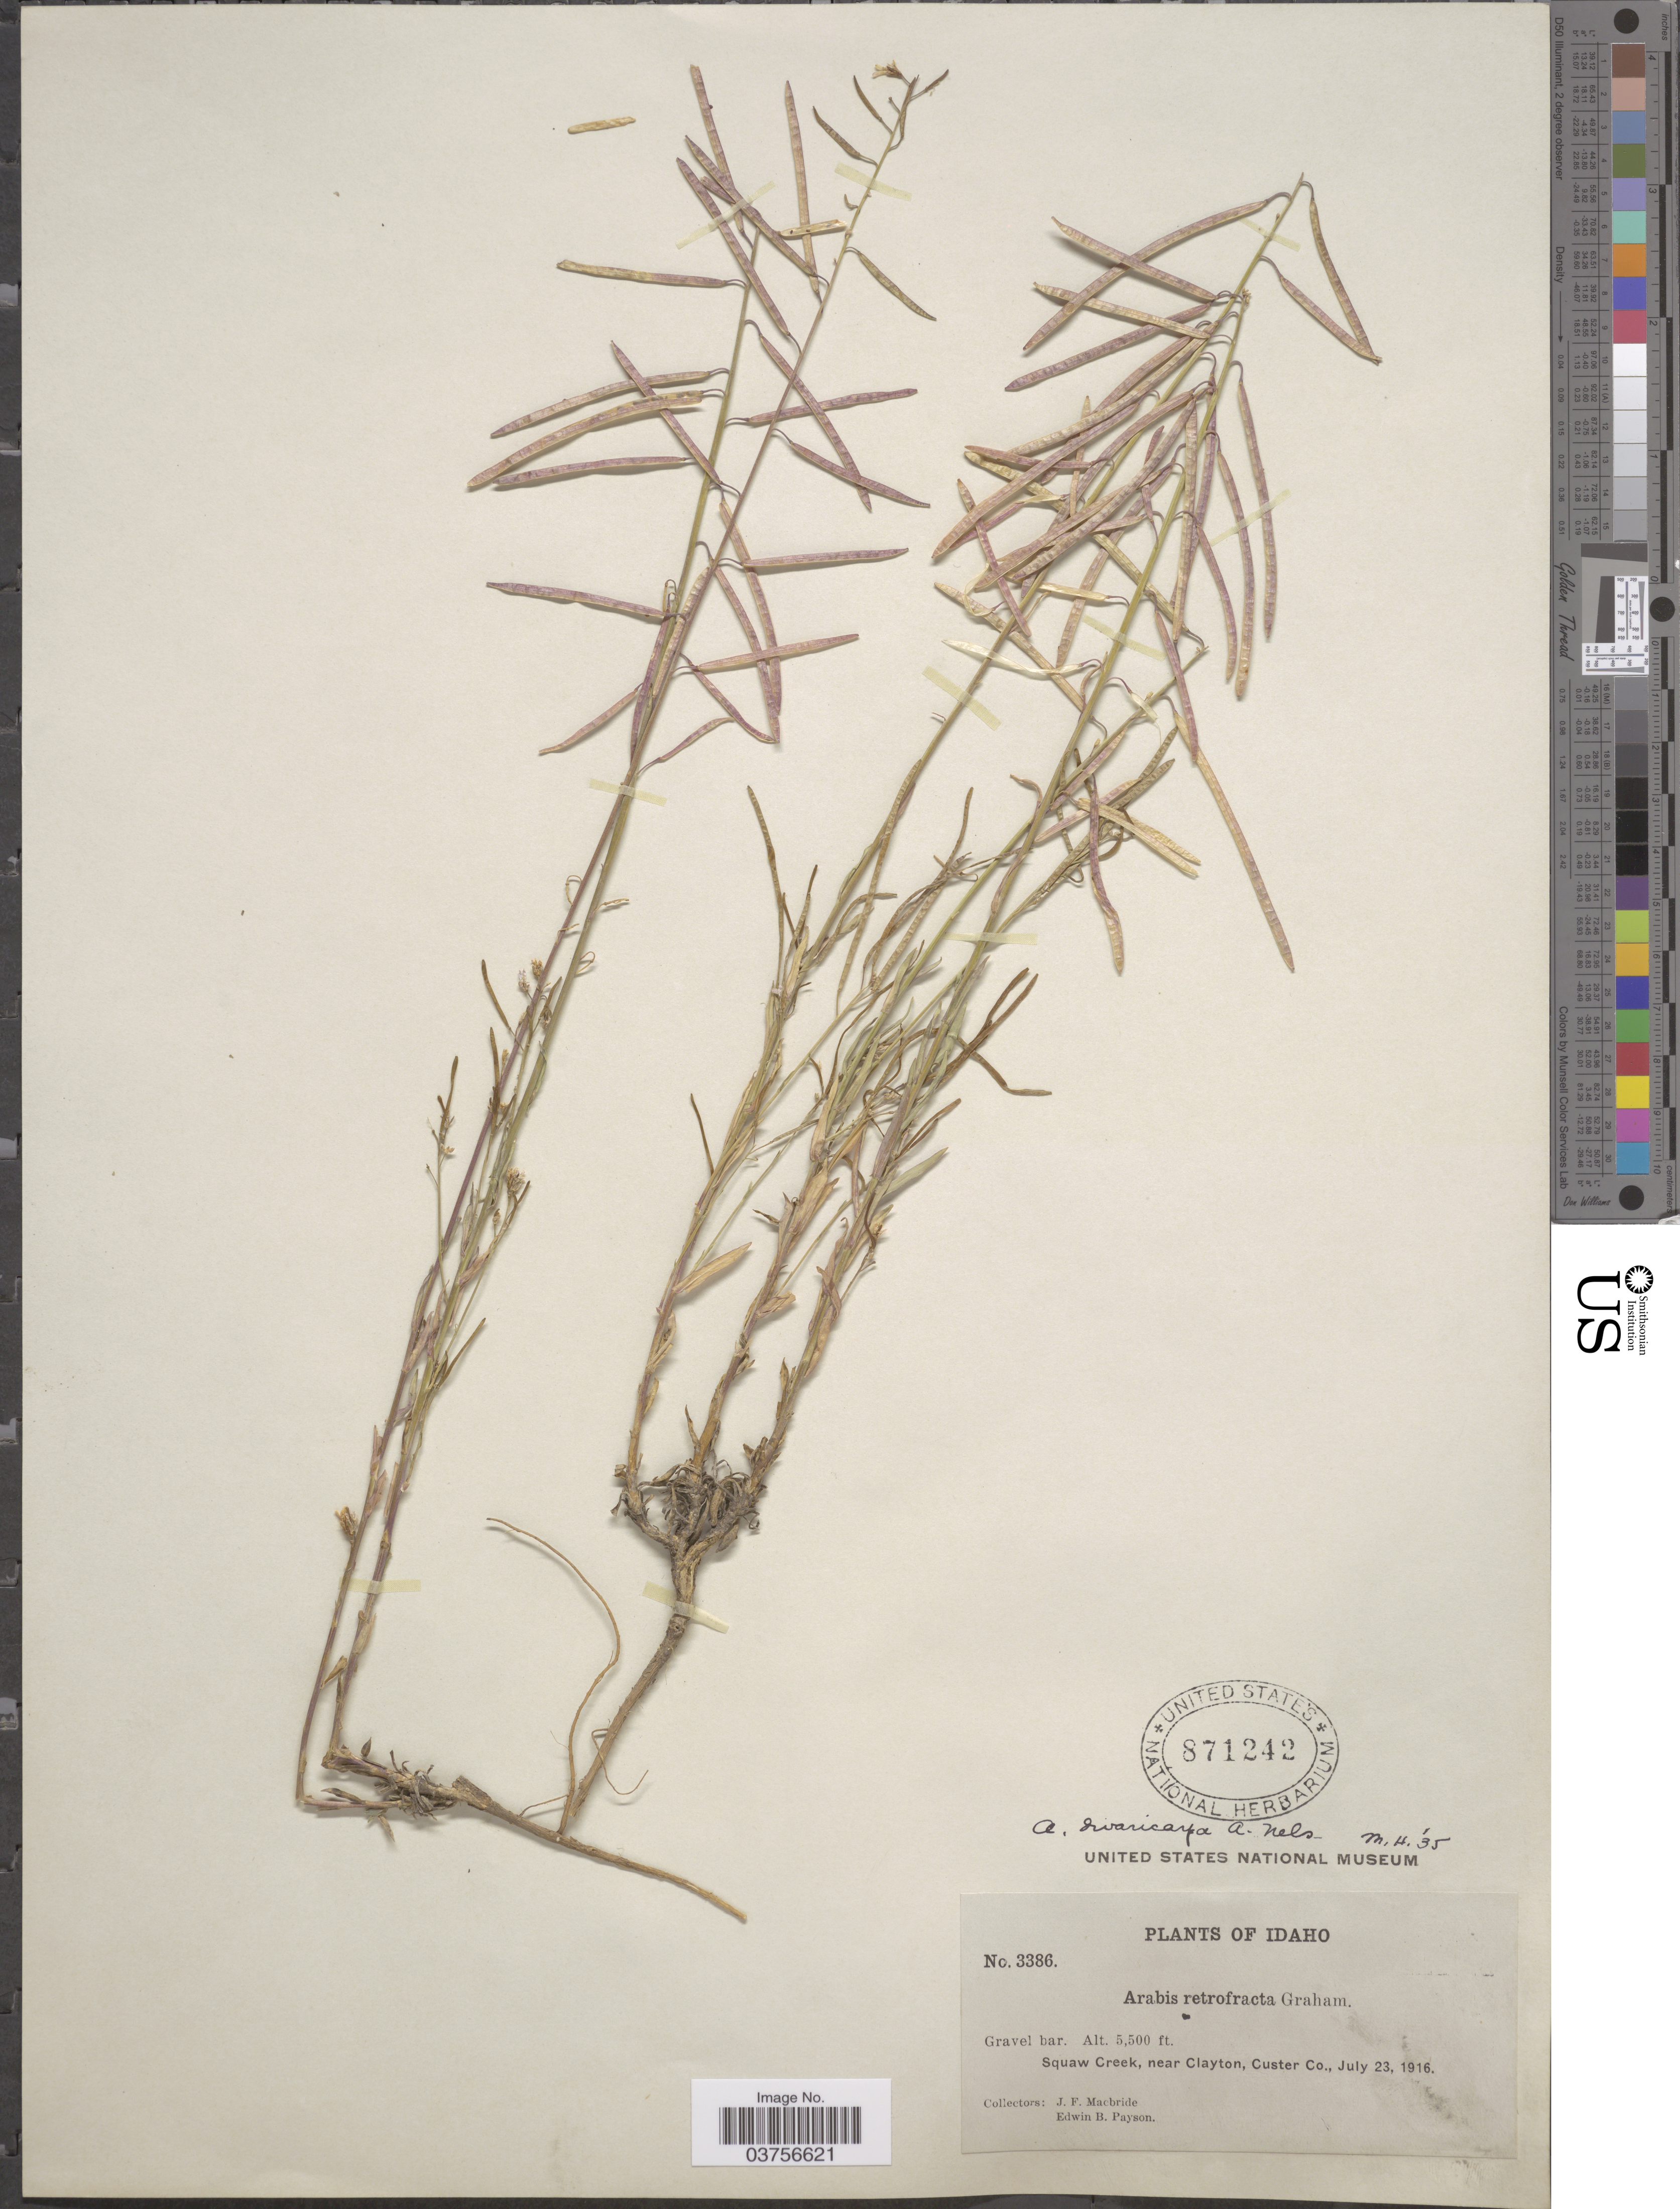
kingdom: Plantae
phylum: Tracheophyta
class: Magnoliopsida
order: Brassicales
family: Brassicaceae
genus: Arabis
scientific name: Arabis divaricarpa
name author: A. Nelson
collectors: J. F. Macbride & E. B. Payson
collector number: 3386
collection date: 1916-07-23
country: United States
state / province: Idaho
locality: Squaw Creek, near Clayton, Custer Co.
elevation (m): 1676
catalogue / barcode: US 871242